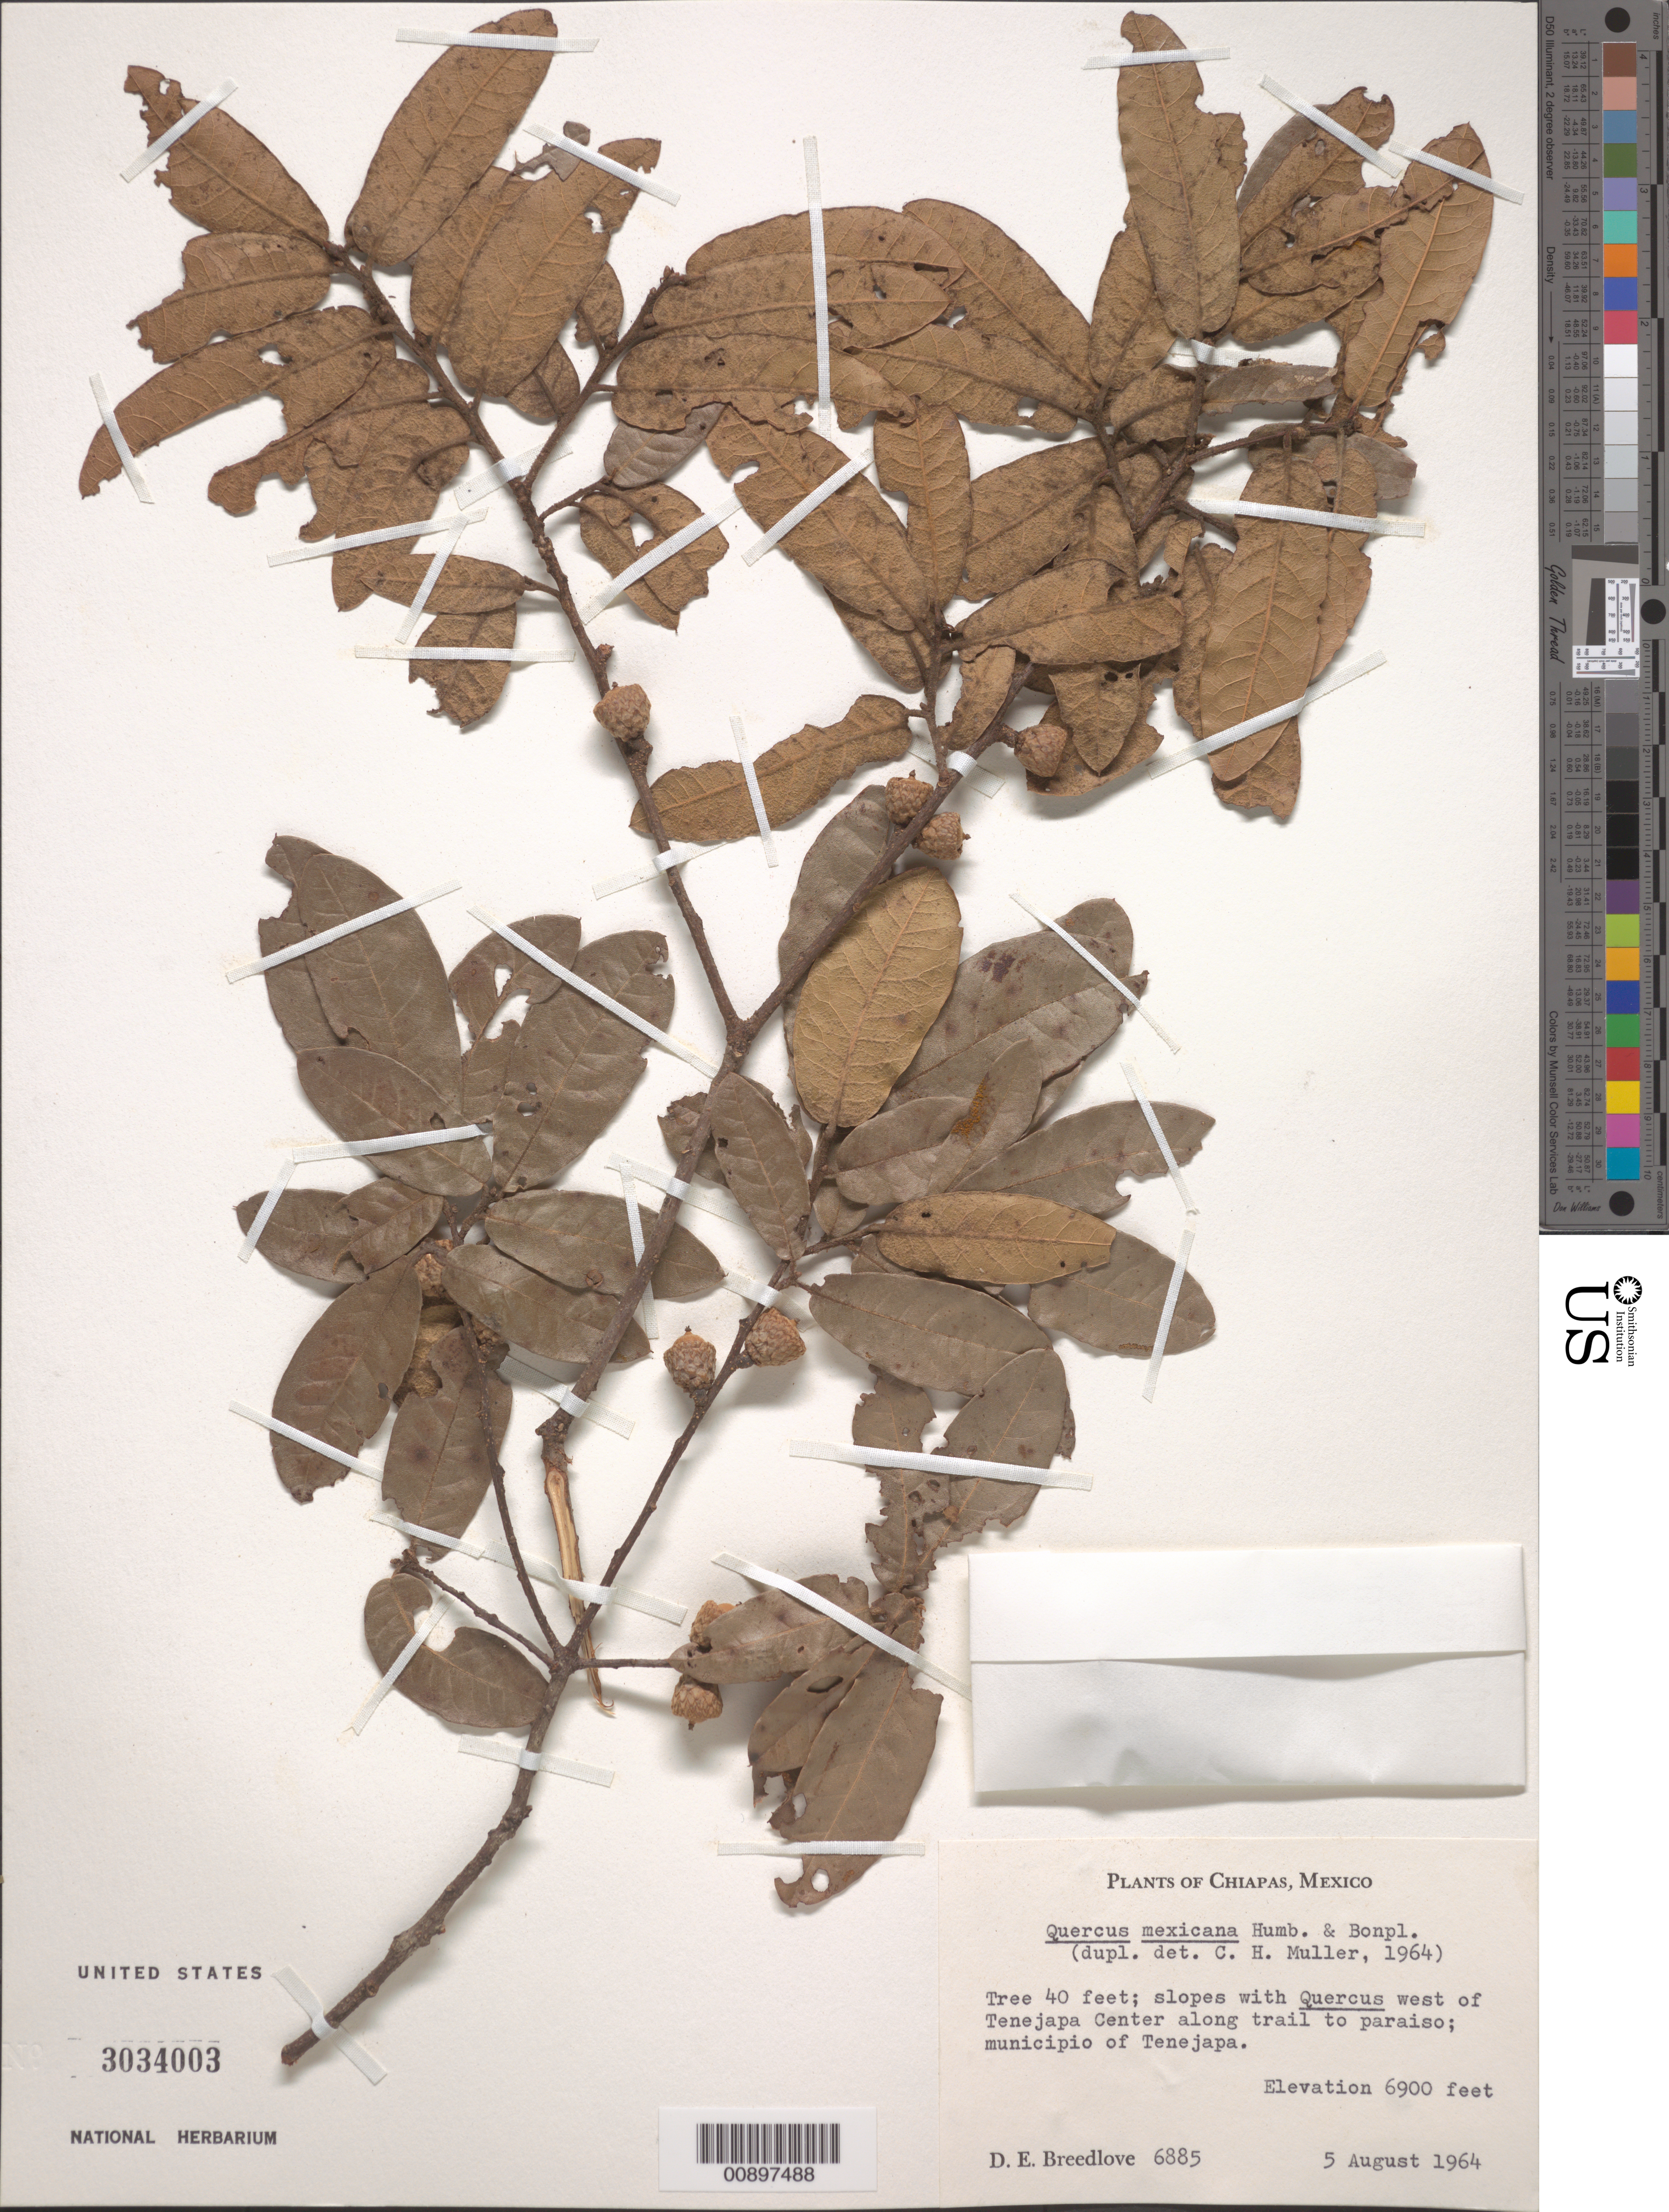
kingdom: Plantae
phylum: Tracheophyta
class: Magnoliopsida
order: Fagales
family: Fagaceae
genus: Quercus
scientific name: Quercus mexicana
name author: Humb. & Bonpl.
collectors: D. E. Breedlove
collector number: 6885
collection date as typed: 05 Aug 1964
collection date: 1964-08-05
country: Mexico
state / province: Chiapas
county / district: Tenejapa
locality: West of Tenejapa Center along trail to Paraiso; municipio of Tenejapa, Chiapas.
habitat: Slopes with Quercus.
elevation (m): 2103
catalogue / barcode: US 3034003